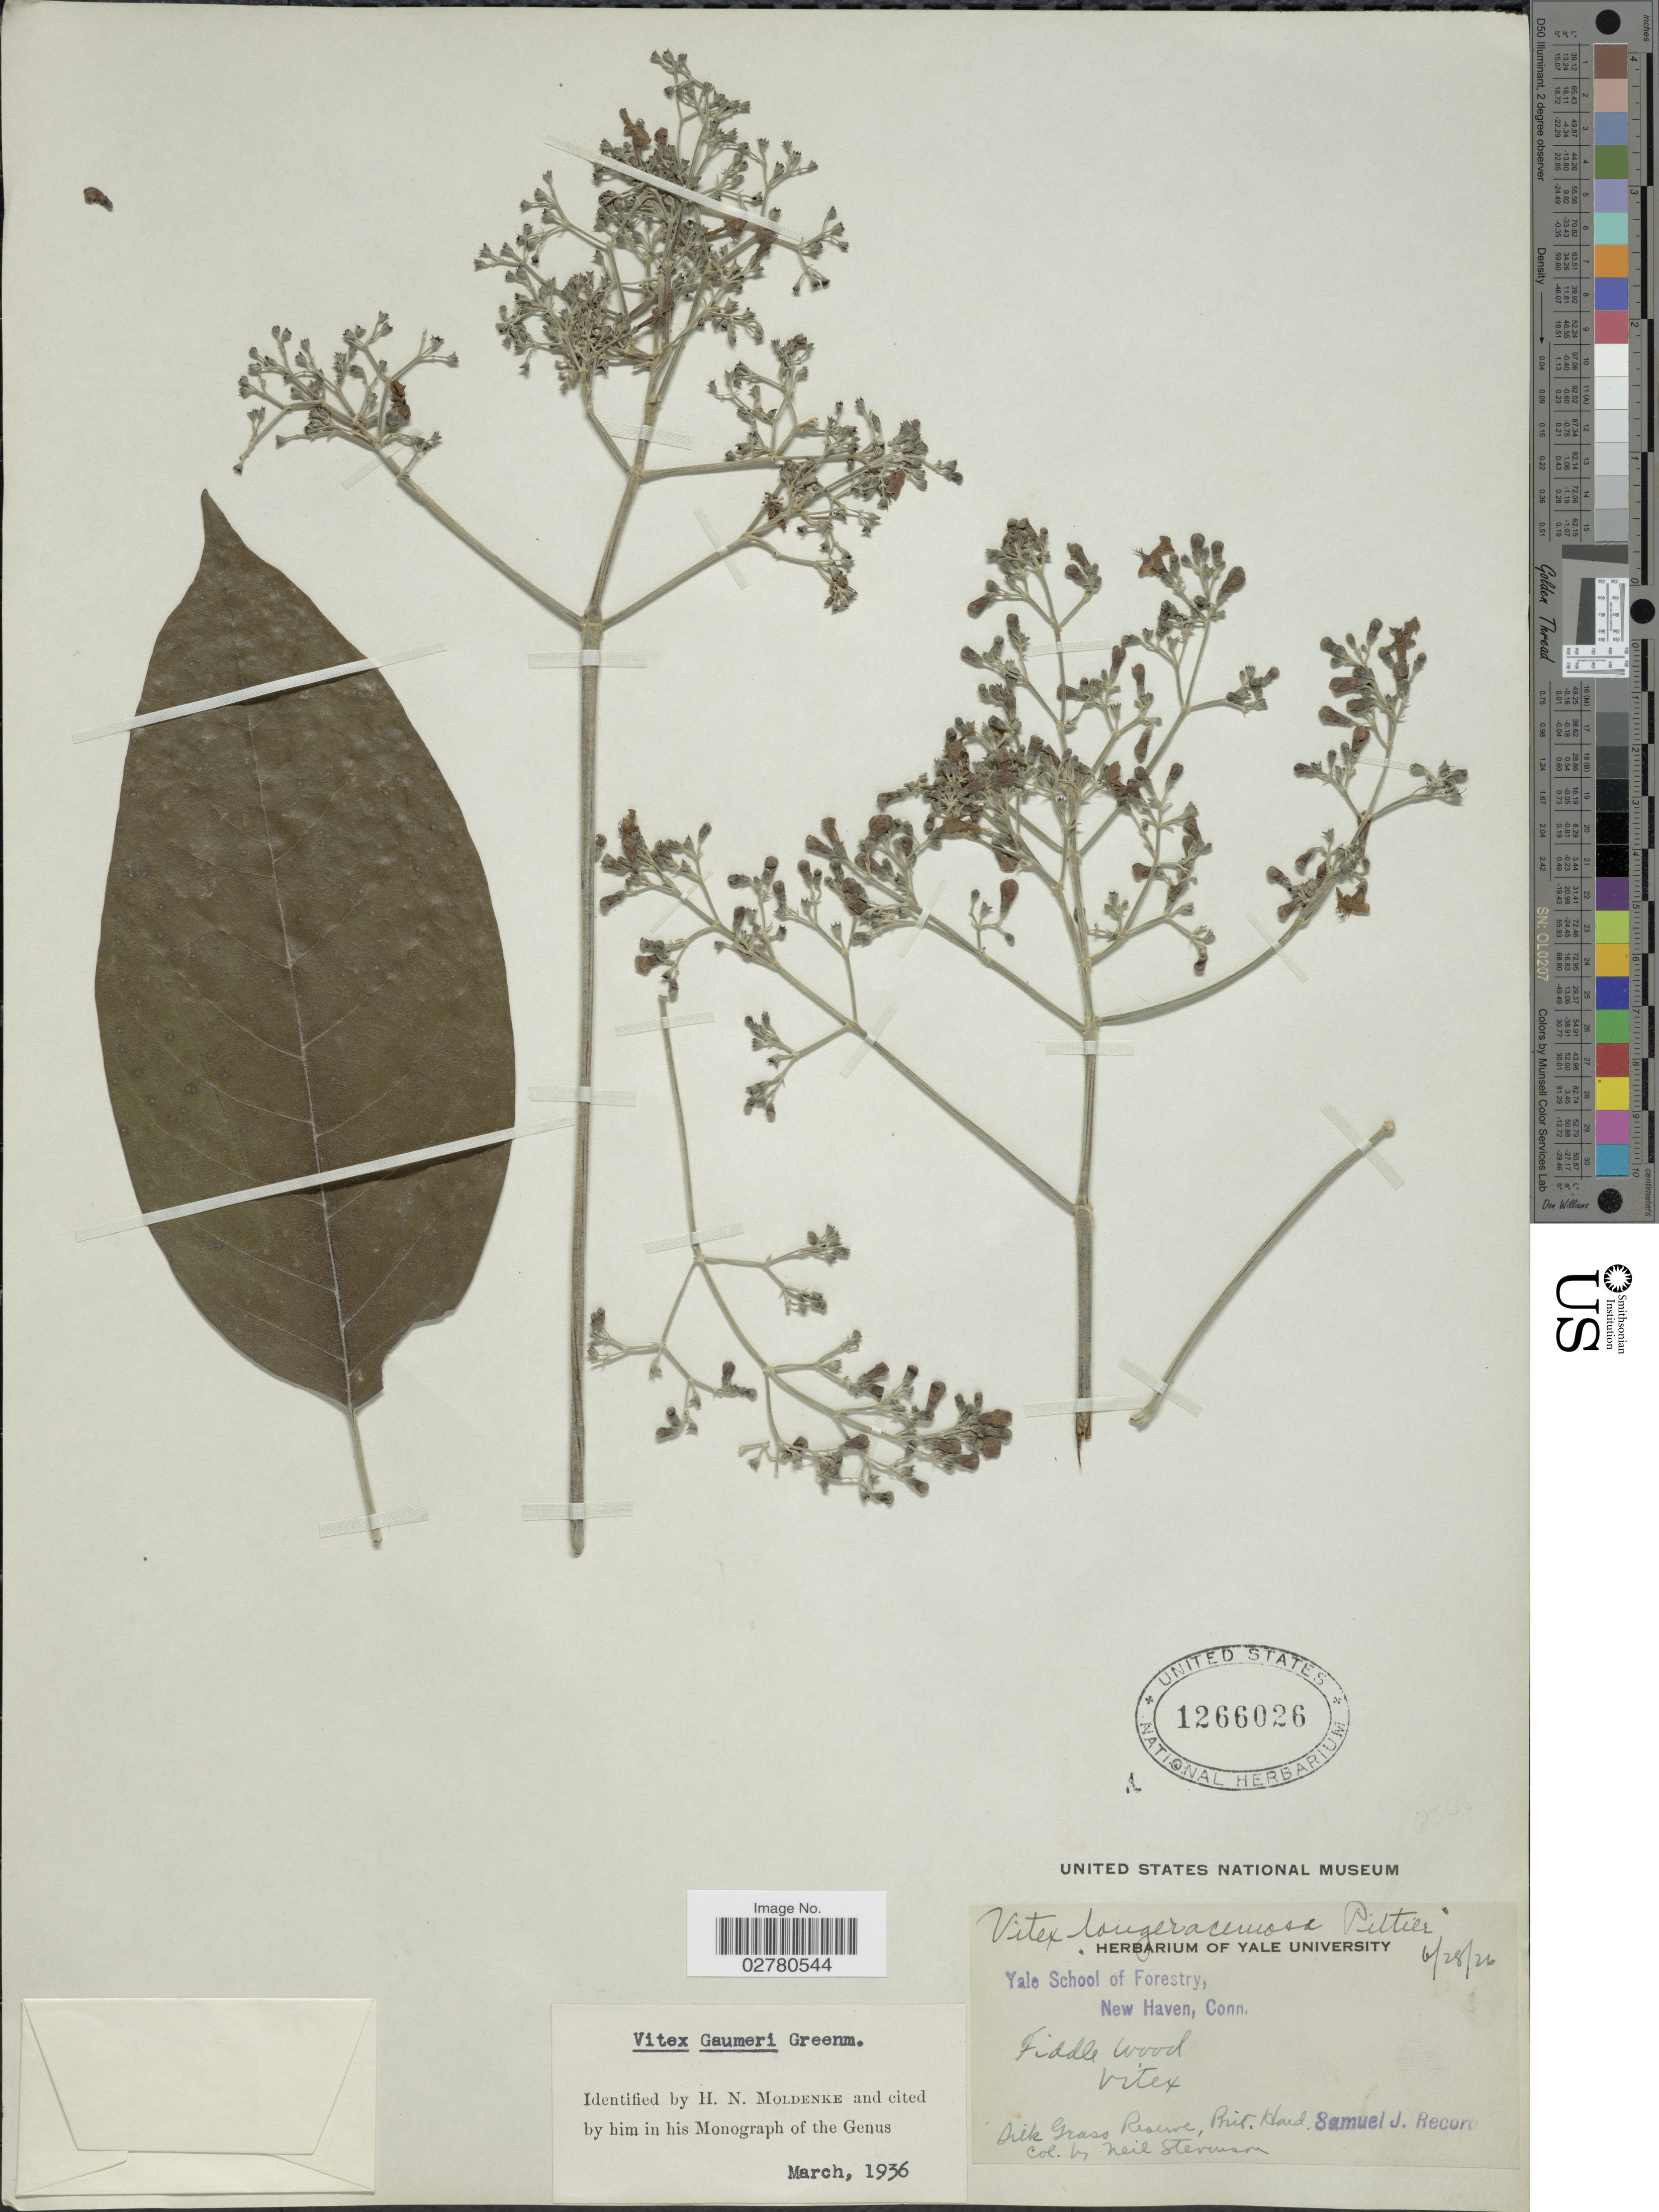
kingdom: Plantae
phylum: Tracheophyta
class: Magnoliopsida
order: Lamiales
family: Lamiaceae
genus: Vitex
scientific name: Vitex gaumeri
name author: Greenm.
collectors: N. Stevenson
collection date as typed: Transcribed d/m/y: 28/6/26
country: Belize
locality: Drik Grass Reserve, Brit. Hond.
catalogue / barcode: US 1266026